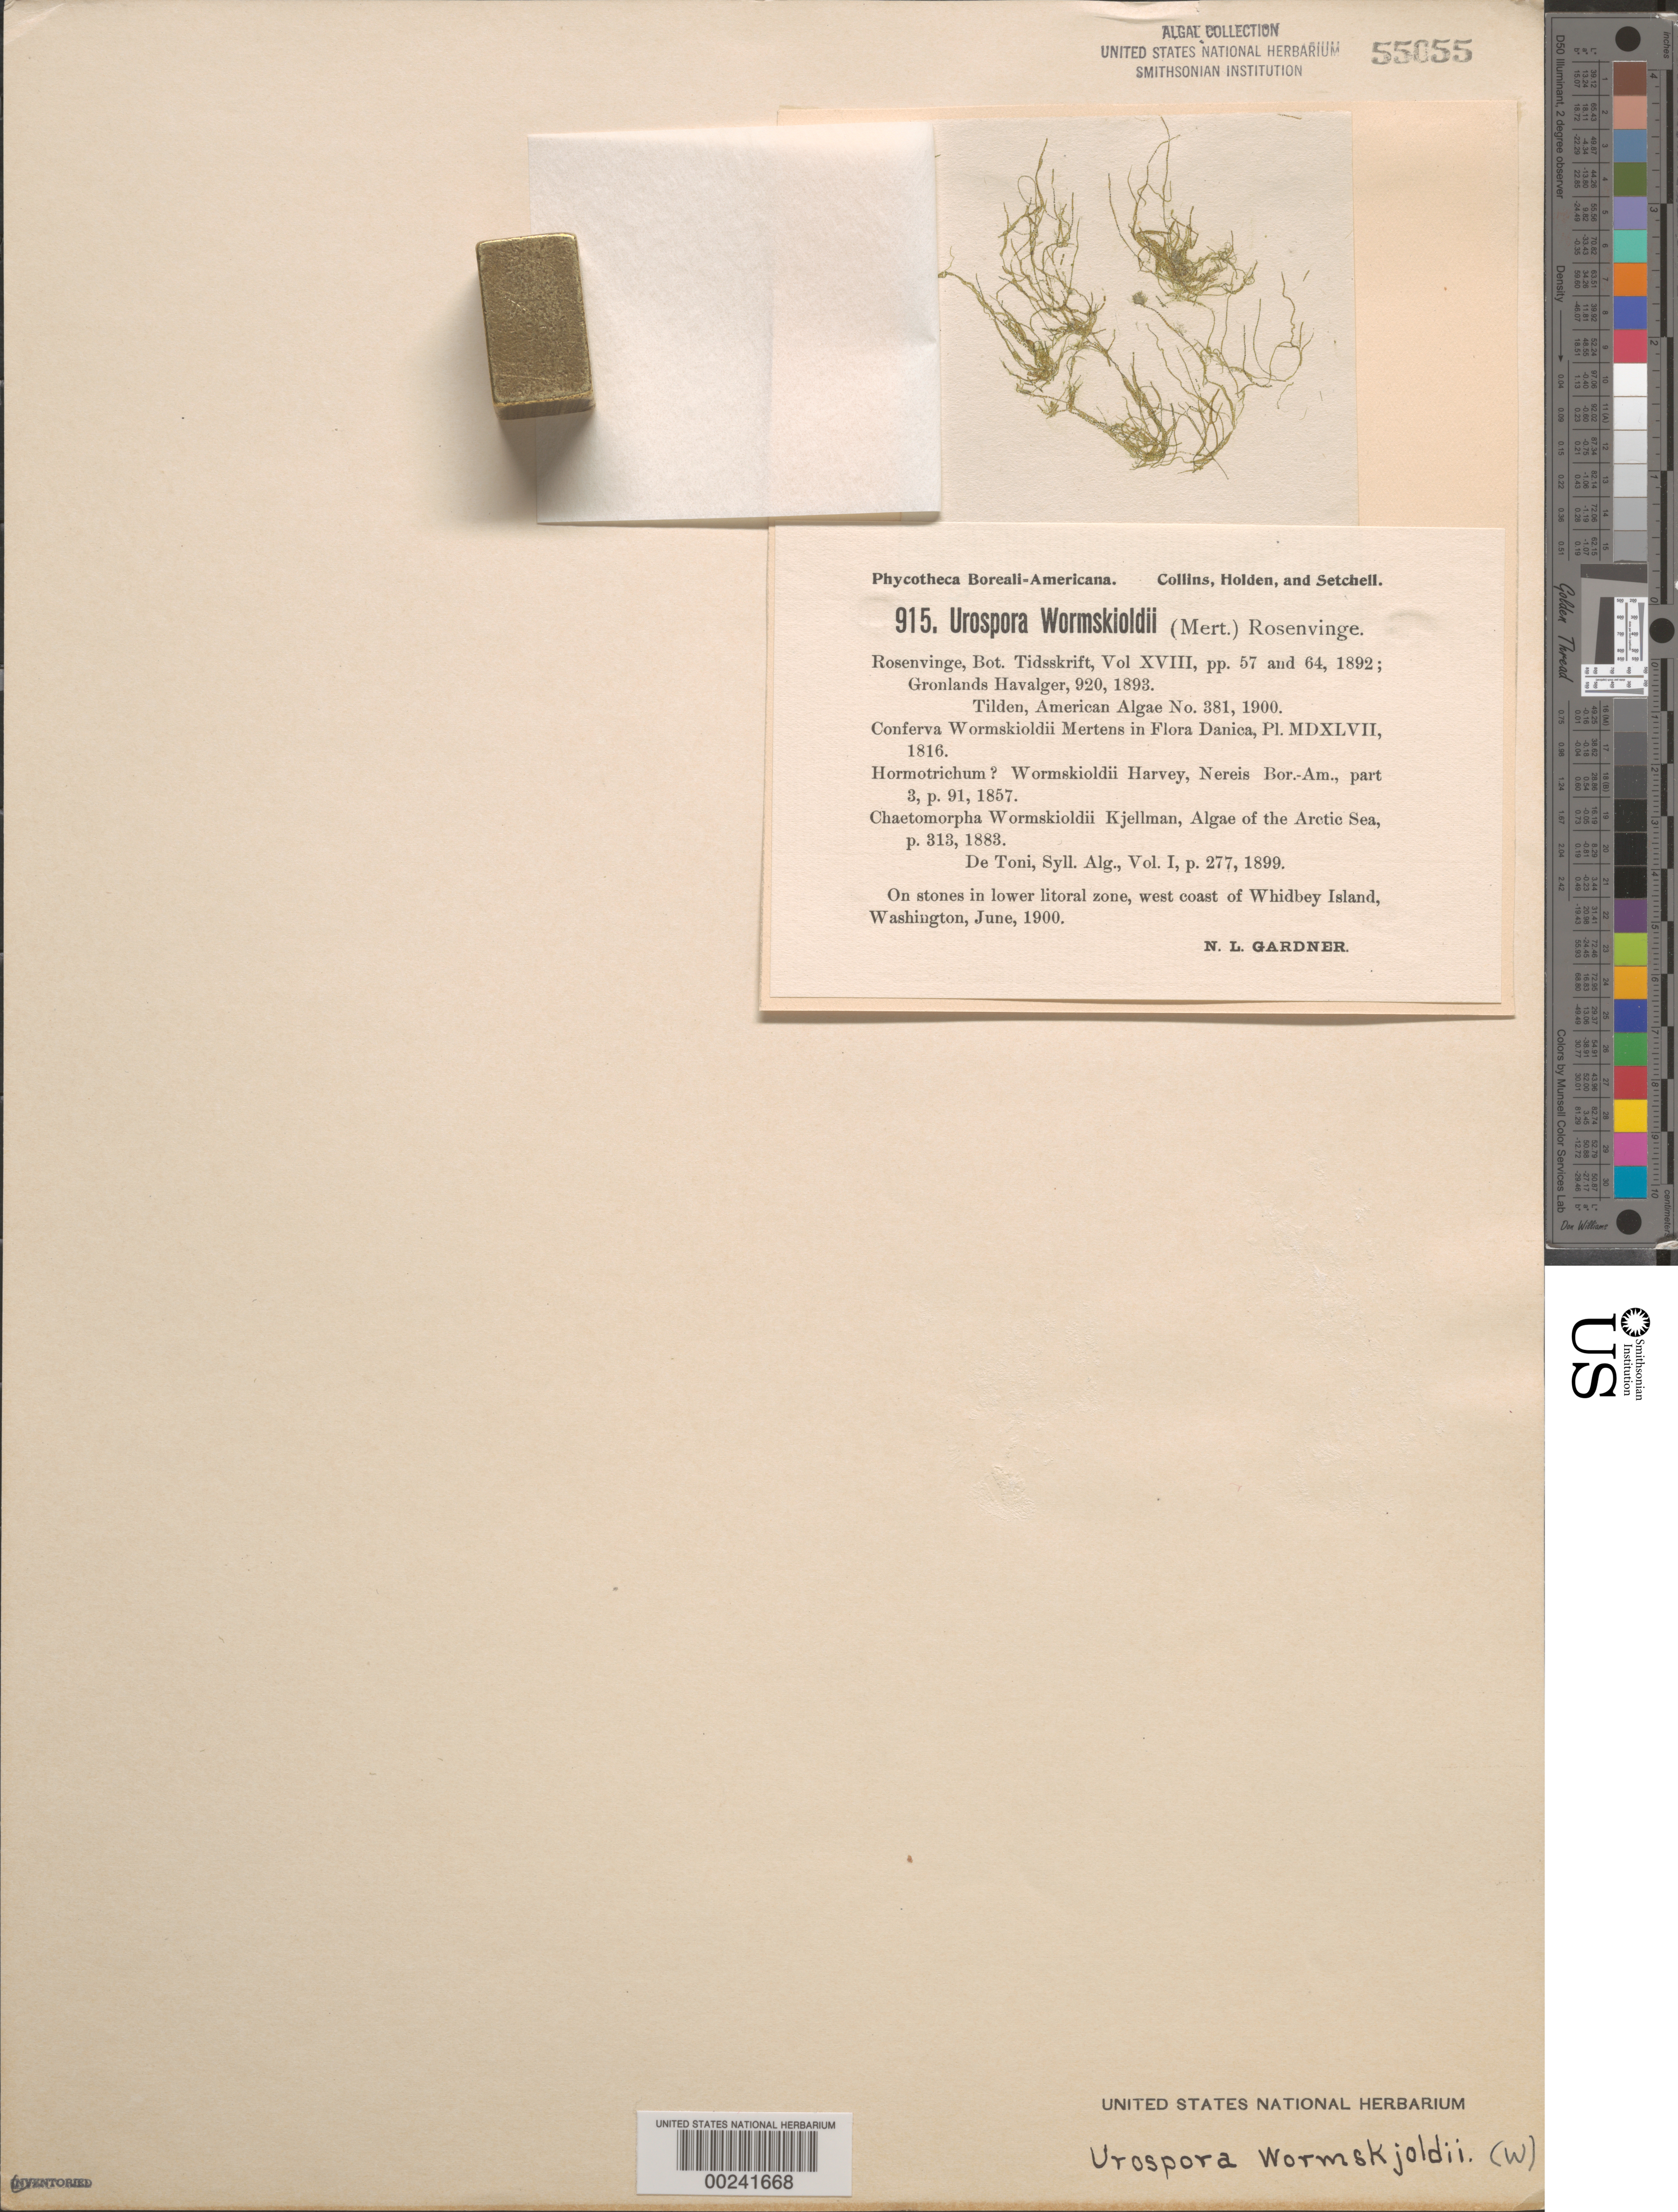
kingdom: Plantae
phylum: Chlorophyta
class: Ulvophyceae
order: Ulotrichales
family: Ulotrichaceae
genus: Urospora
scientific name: Urospora wormskjoldii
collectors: N. Gardner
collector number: PB-A 915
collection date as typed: Jun 1900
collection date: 1900-06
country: United States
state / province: Washington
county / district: Island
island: Whidbey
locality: West coast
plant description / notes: Collins, Holden & Setchell, Phycotheca Boreali-Americana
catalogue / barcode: US 55055